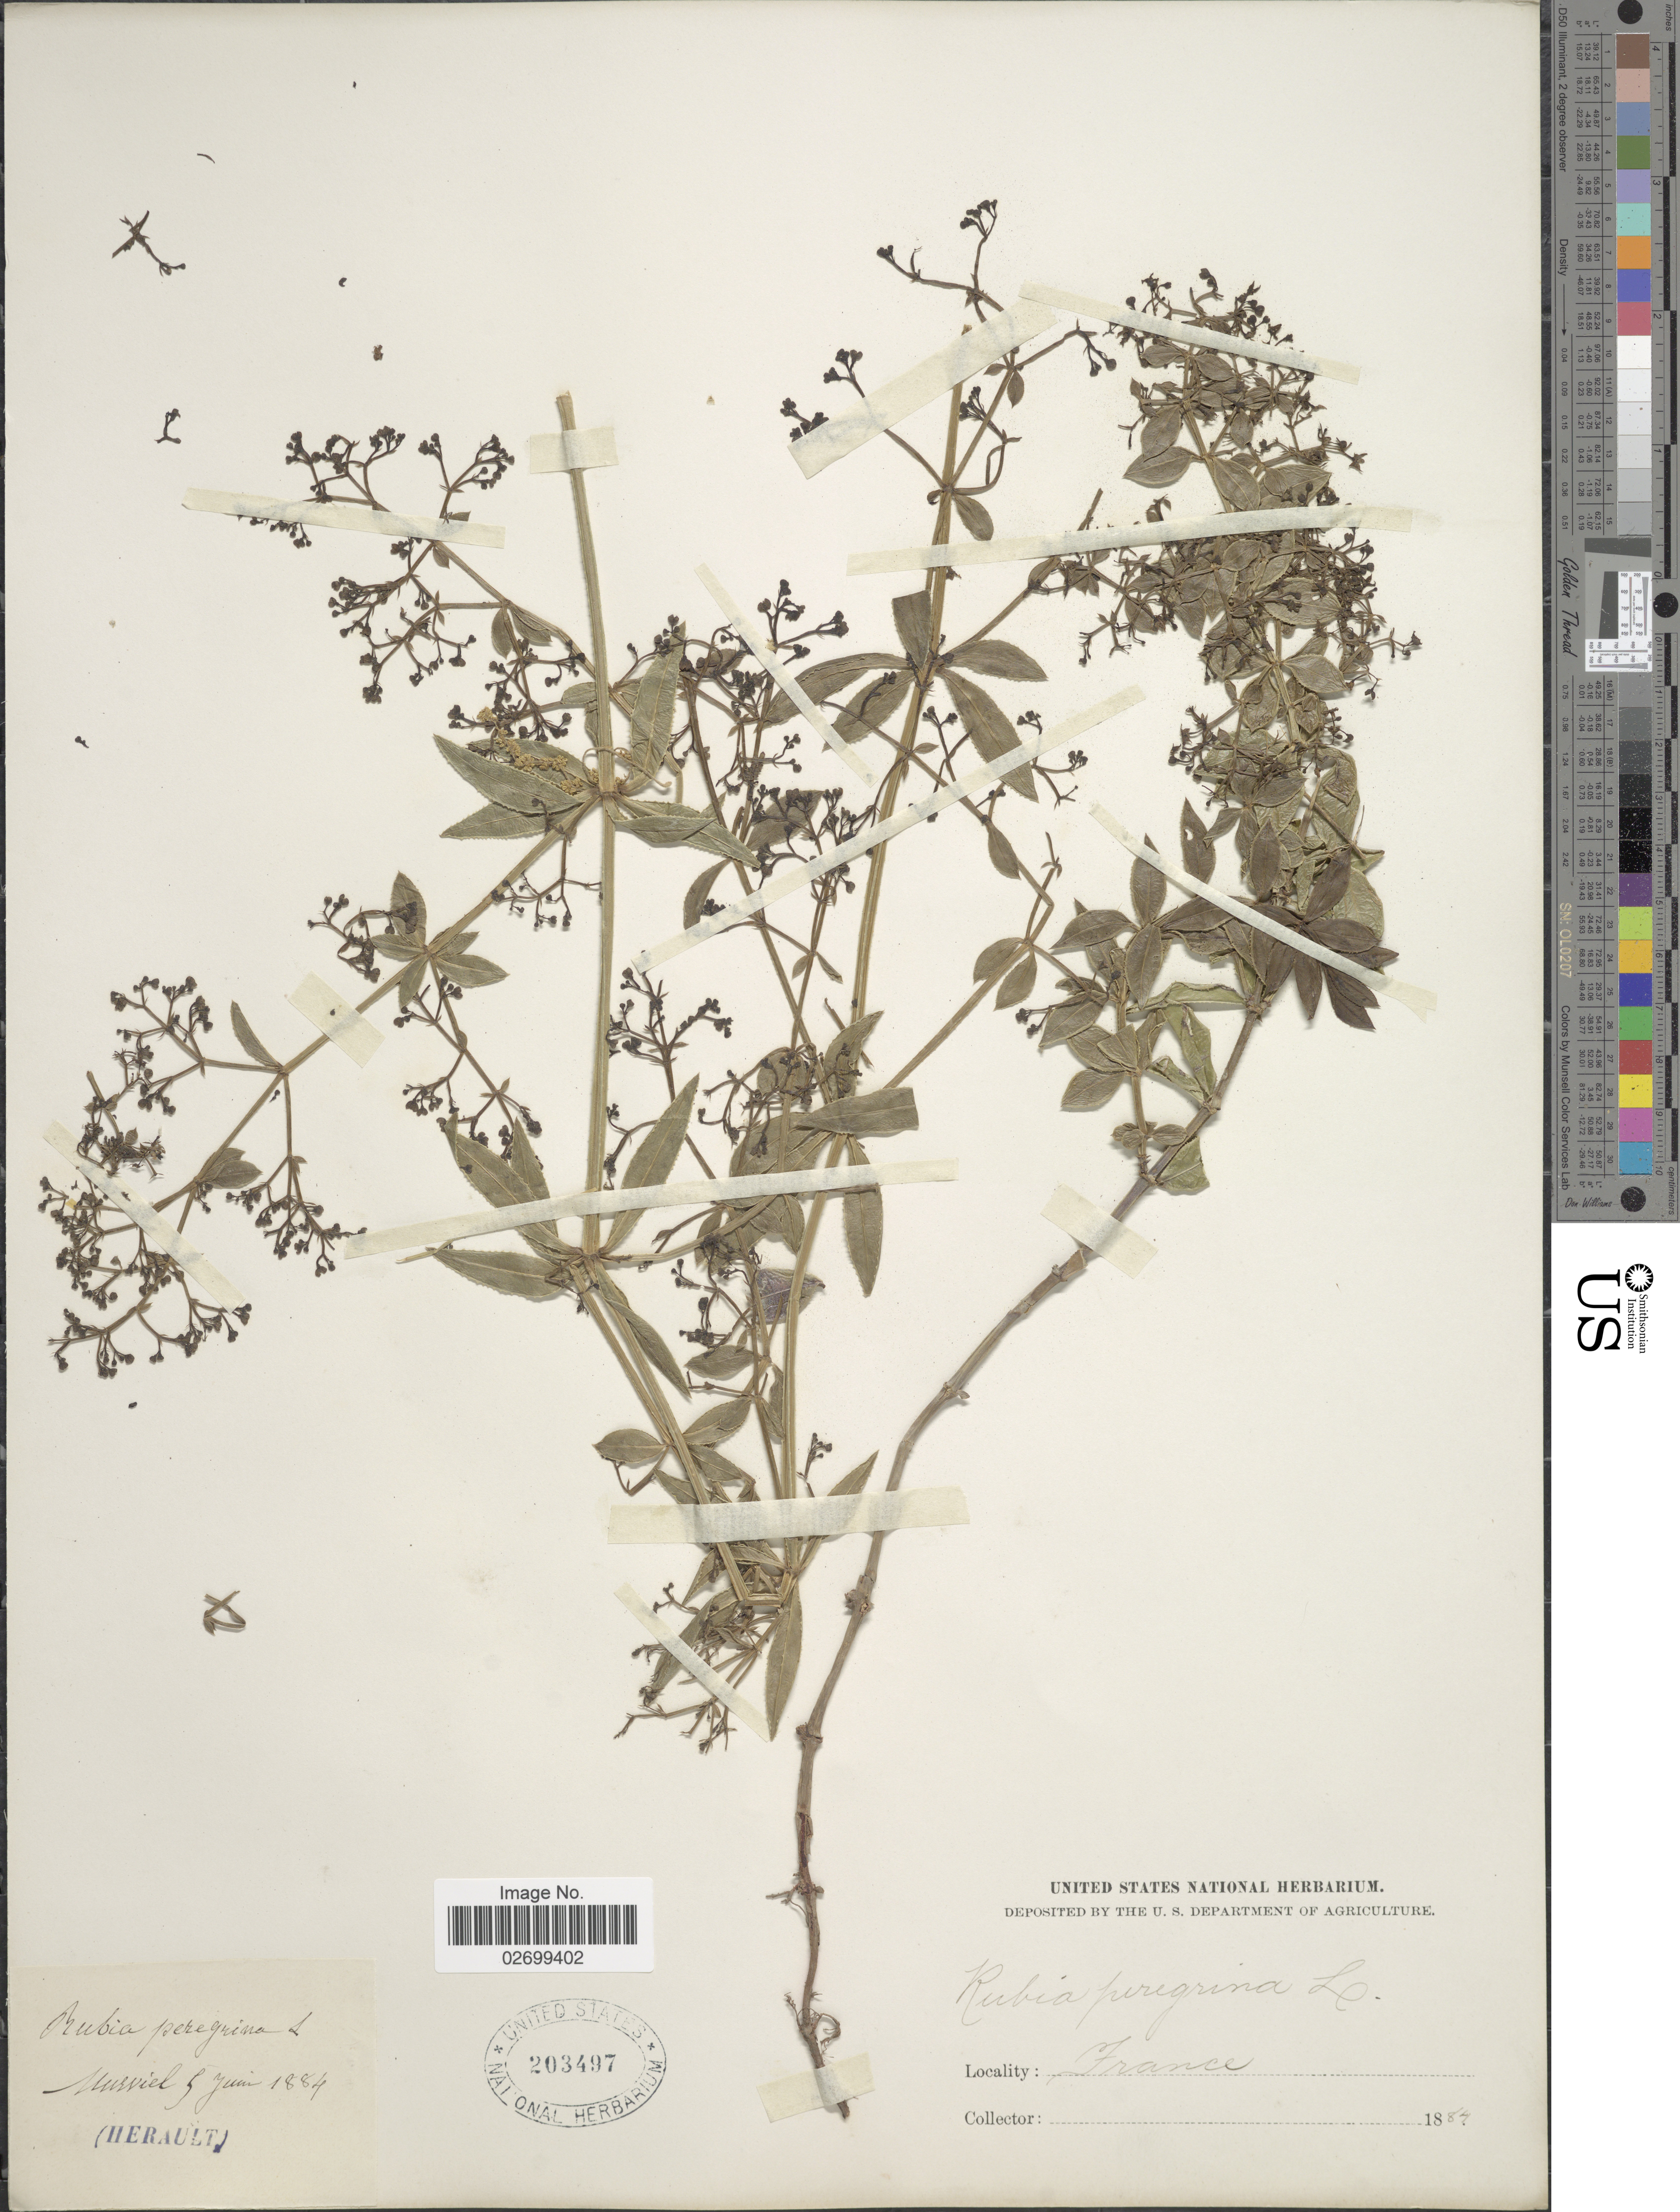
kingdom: Plantae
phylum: Tracheophyta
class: Magnoliopsida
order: Gentianales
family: Rubiaceae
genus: Rubia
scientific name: Rubia peregrina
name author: L.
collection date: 1884-06-05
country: France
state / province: Occitanie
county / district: Hérault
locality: Murviel (Herault)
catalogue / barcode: US 203497